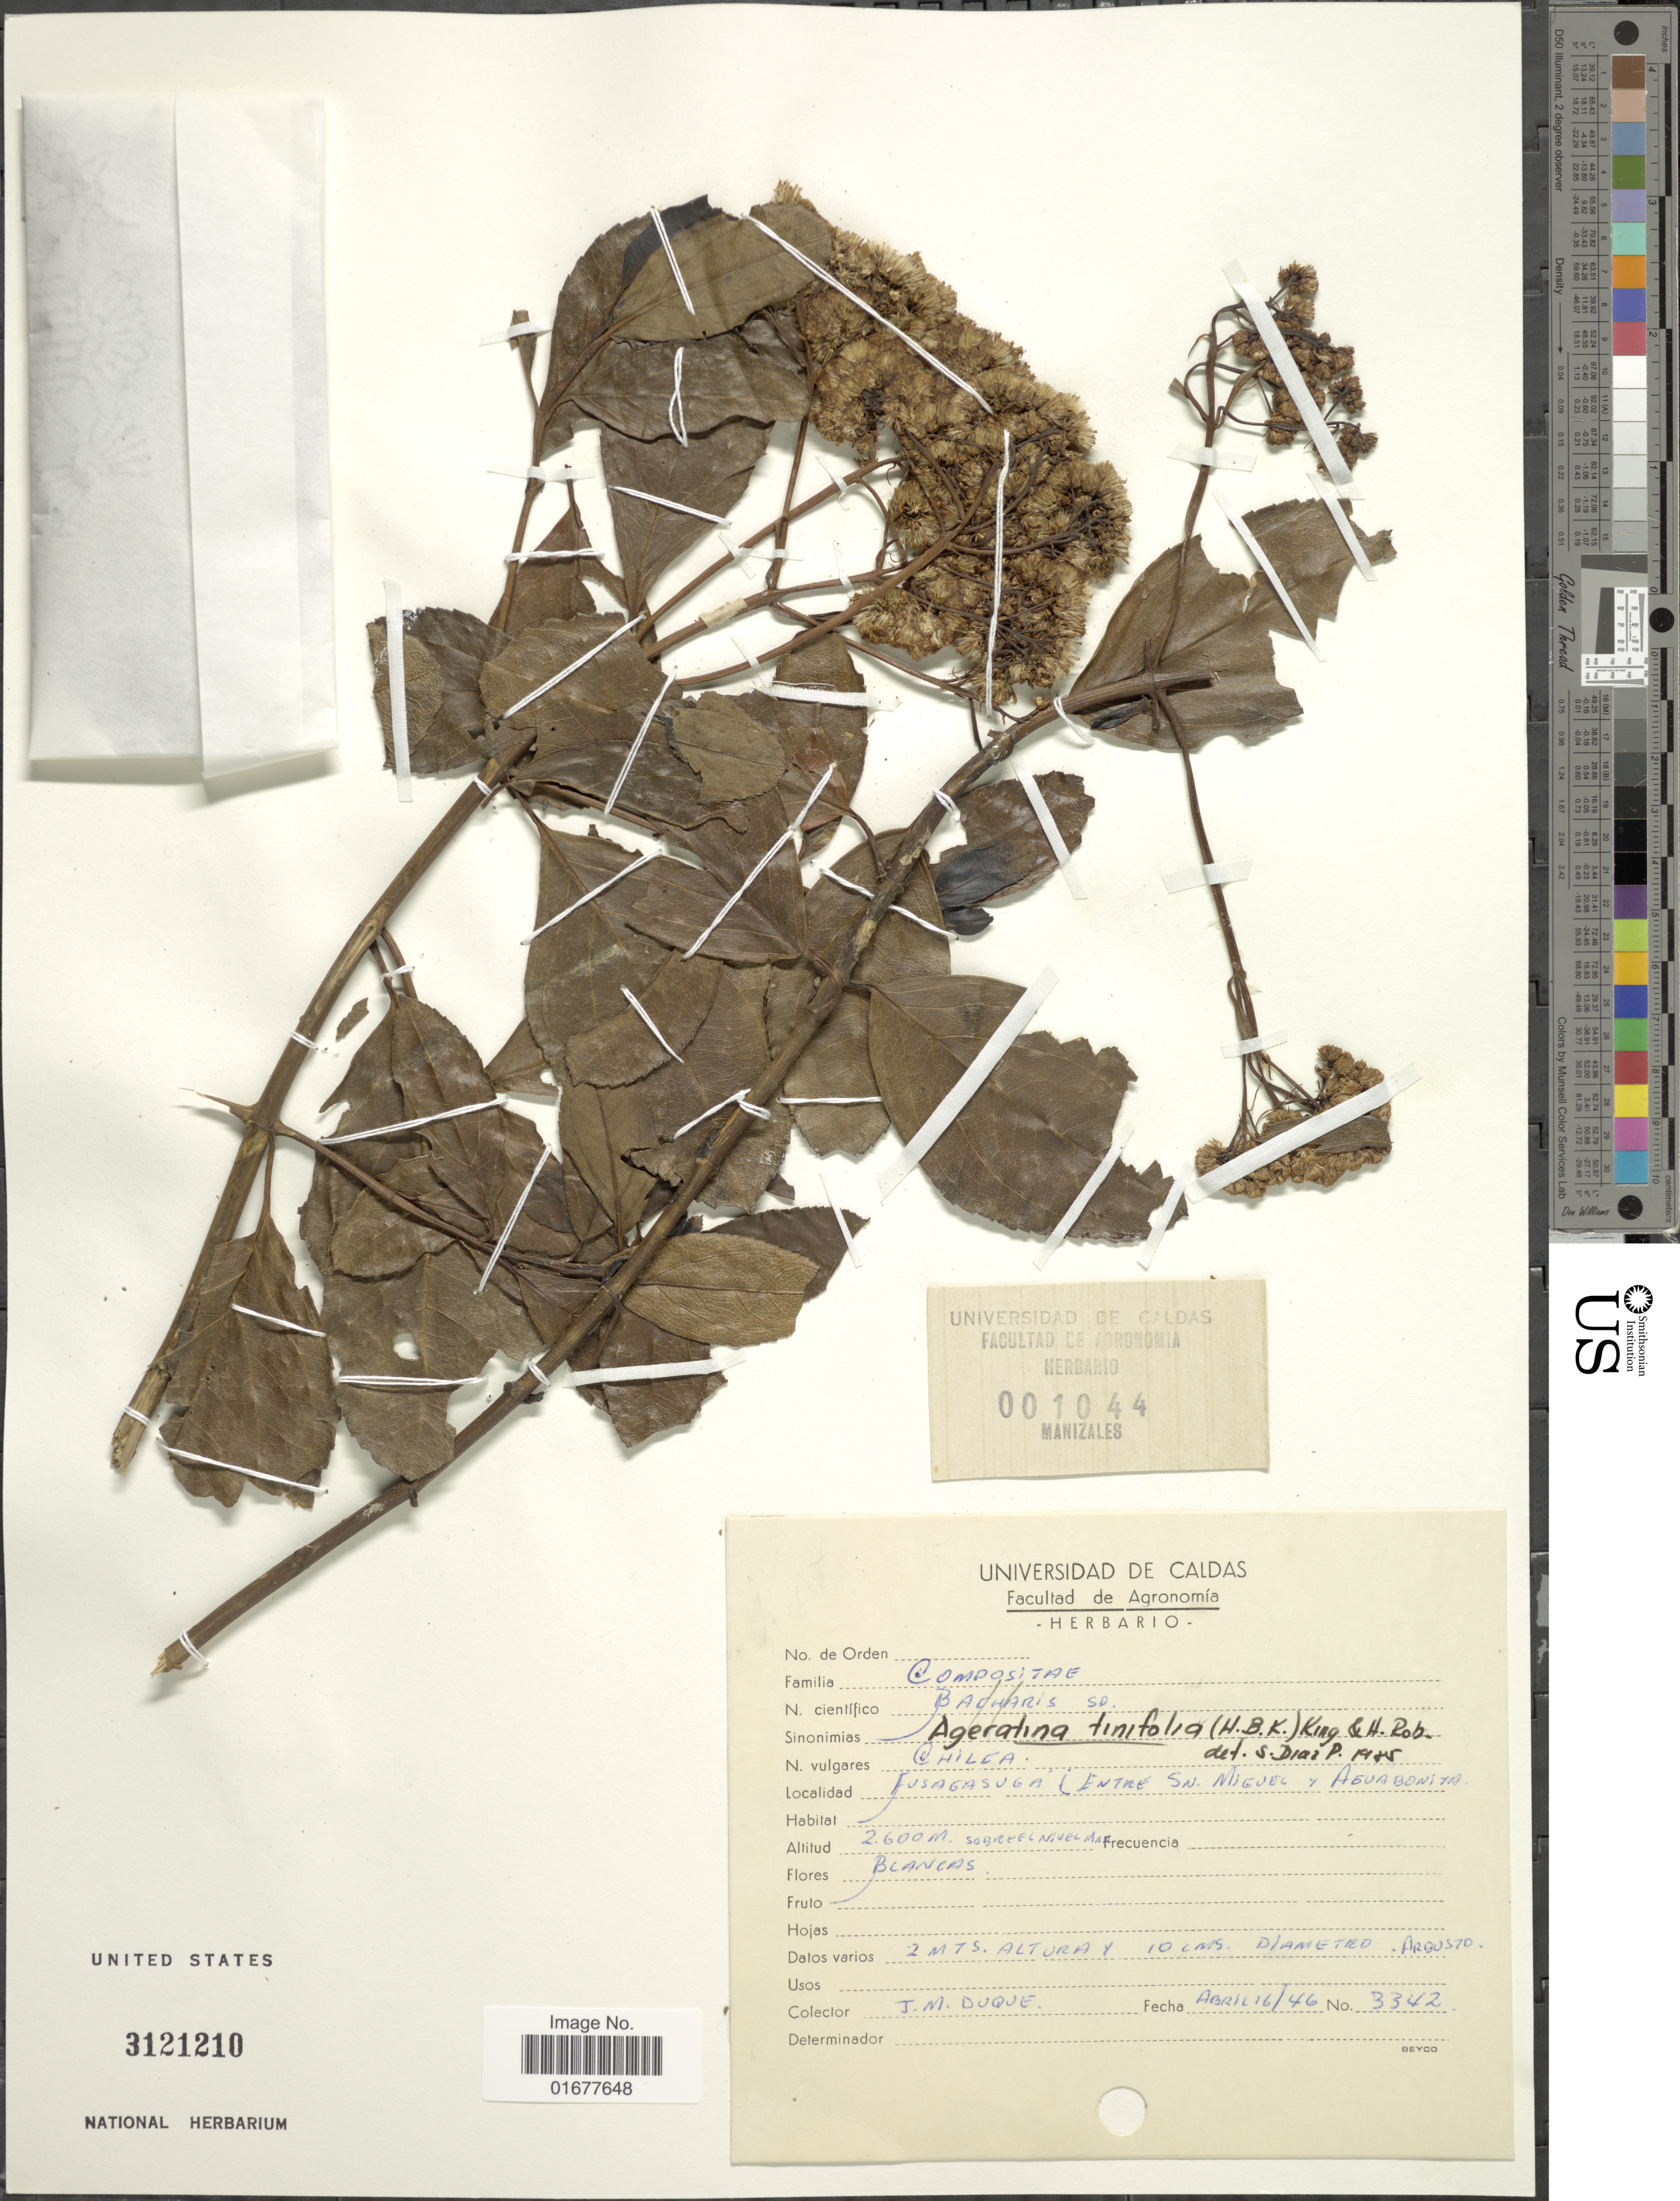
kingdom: Plantae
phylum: Tracheophyta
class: Magnoliopsida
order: Asterales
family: Asteraceae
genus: Ageratina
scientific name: Ageratina tinifolia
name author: (Kunth) R.M. King & H. Rob.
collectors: J. Duque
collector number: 3342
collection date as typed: Transcribed d/m/y: 16/4/46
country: Colombia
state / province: Cundinamarca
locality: Fusagasuga (Entre Sn. Miguel y Aguabonita)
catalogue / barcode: US 3121210